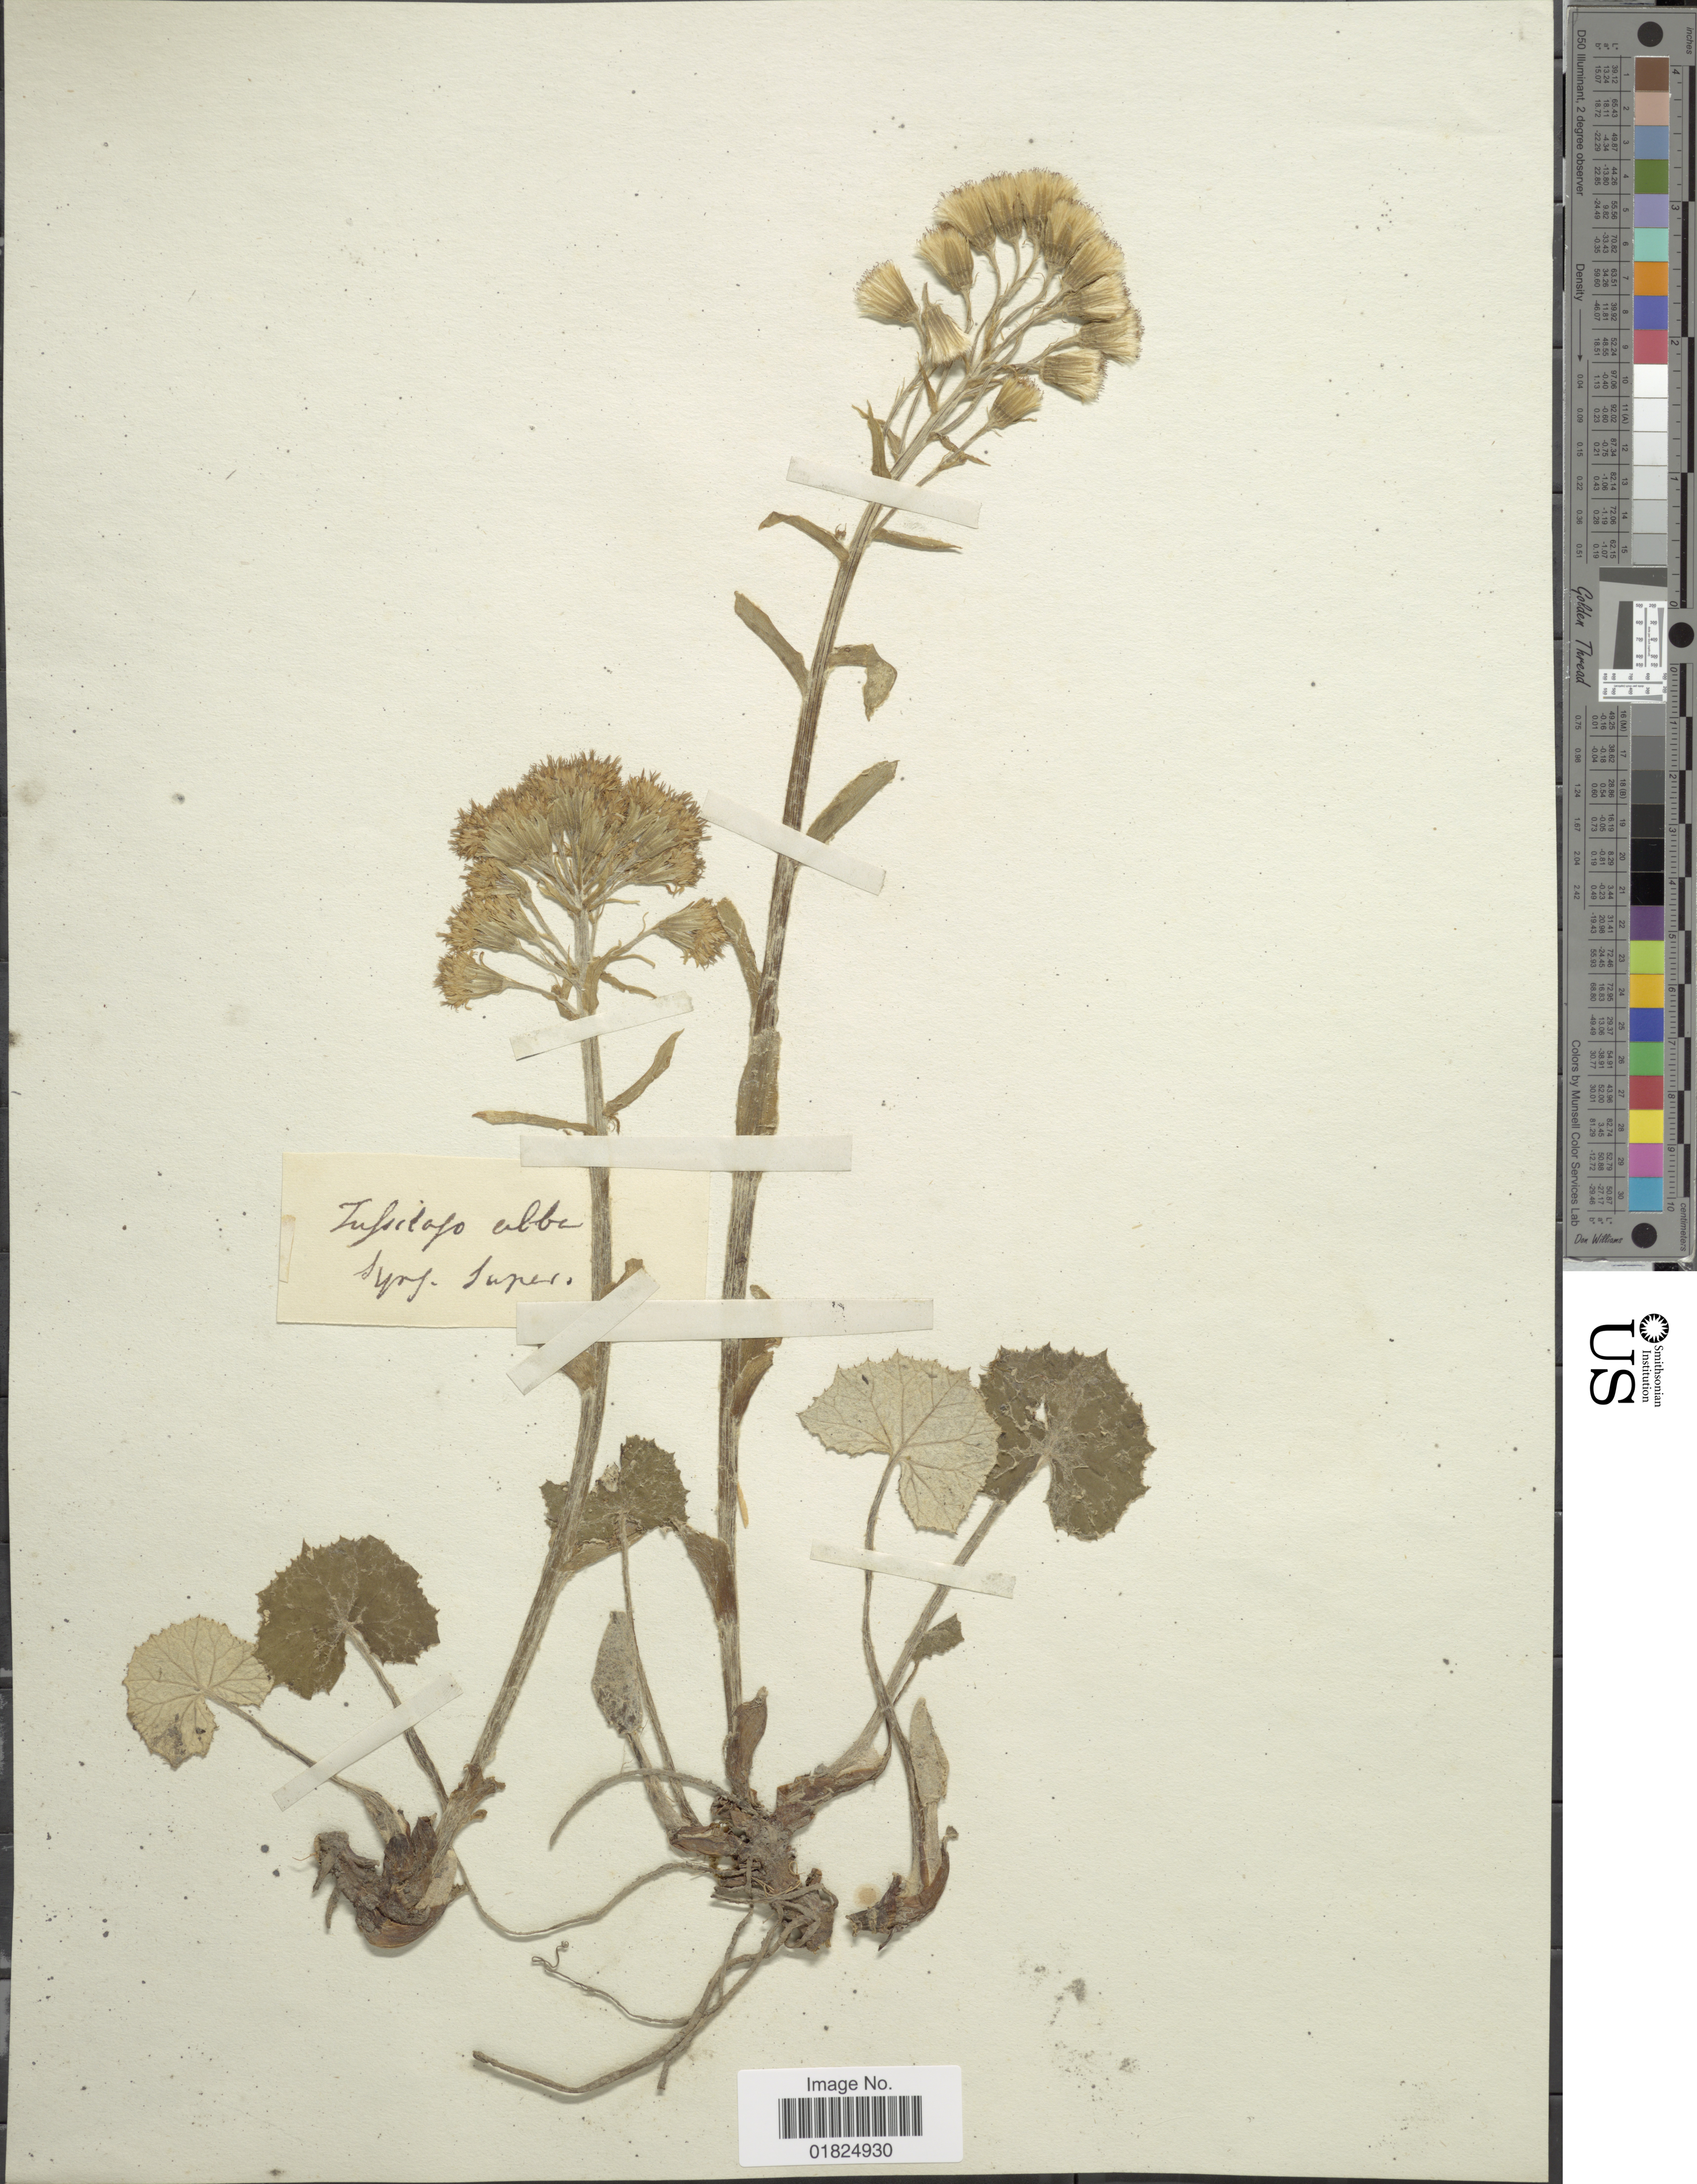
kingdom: Plantae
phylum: Tracheophyta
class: Magnoliopsida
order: Asterales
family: Asteraceae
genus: Petasites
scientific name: Petasites albus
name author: (L.) Gaertn.